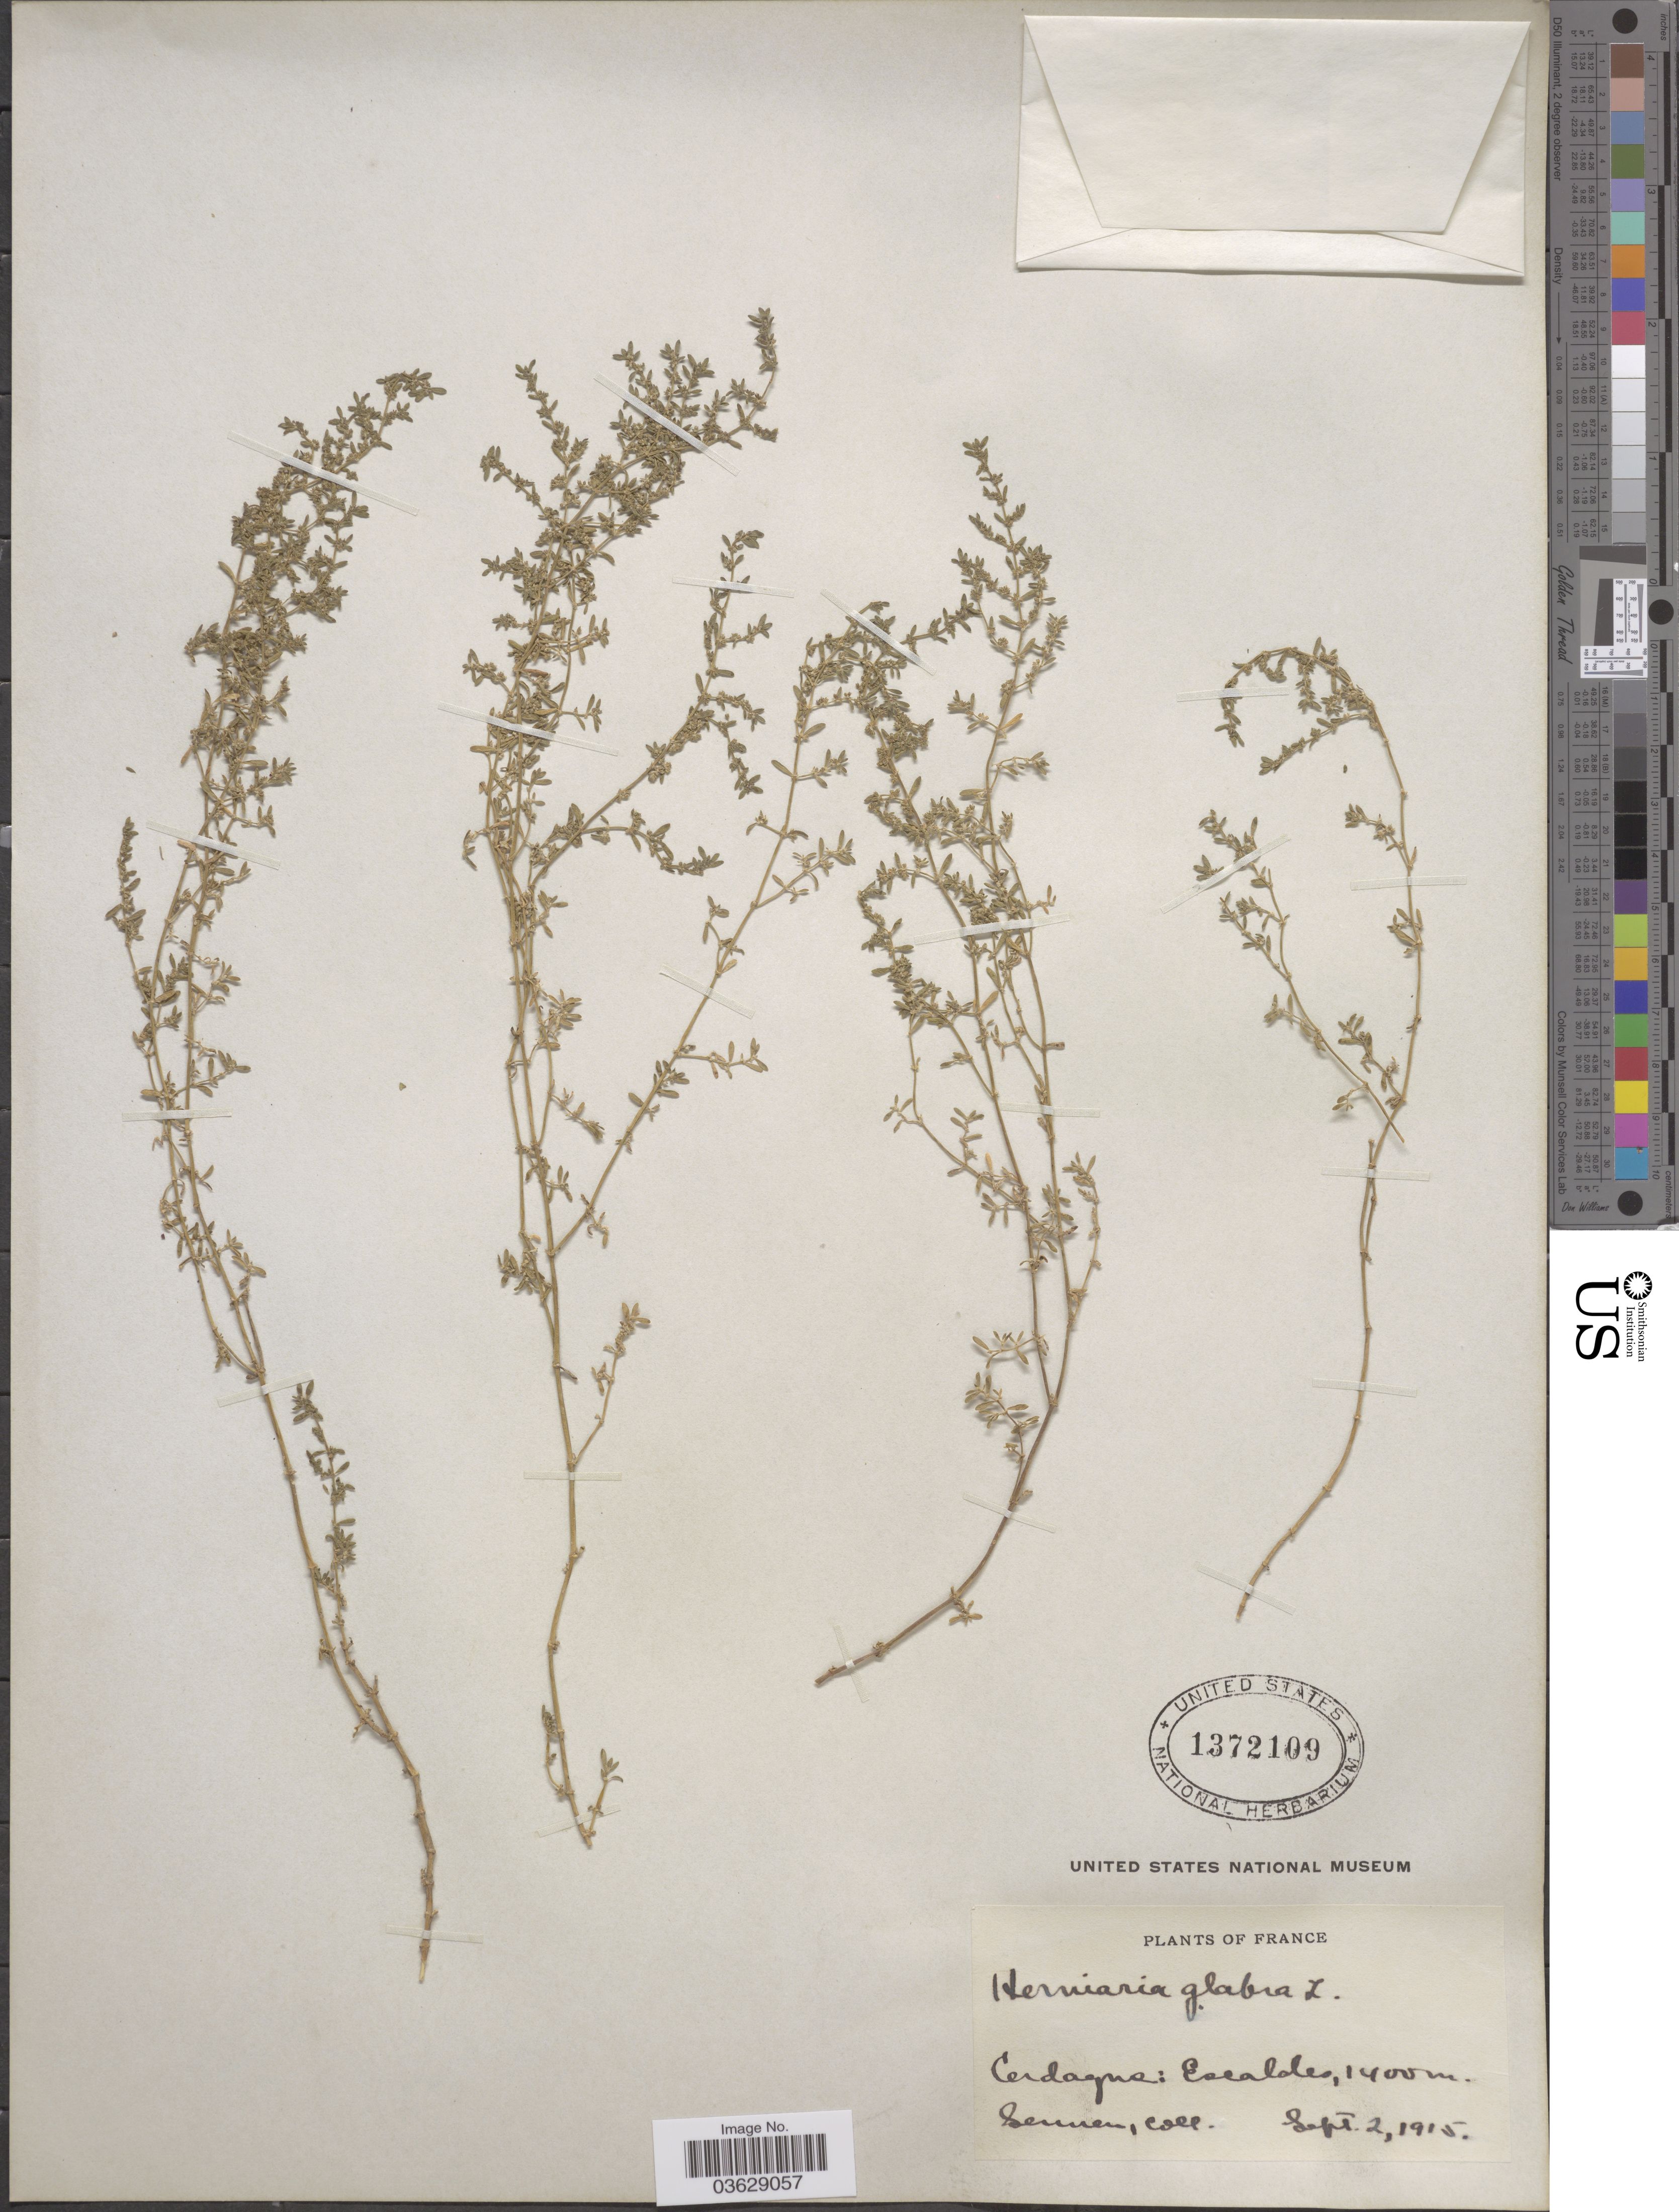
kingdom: Plantae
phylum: Tracheophyta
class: Magnoliopsida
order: Caryophyllales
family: Caryophyllaceae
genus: Herniaria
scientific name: Herniaria glabra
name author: L.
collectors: E. Sennen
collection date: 1915-09-02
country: France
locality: Cerdagne: Escaldes.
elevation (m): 1400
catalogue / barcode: US 1372109